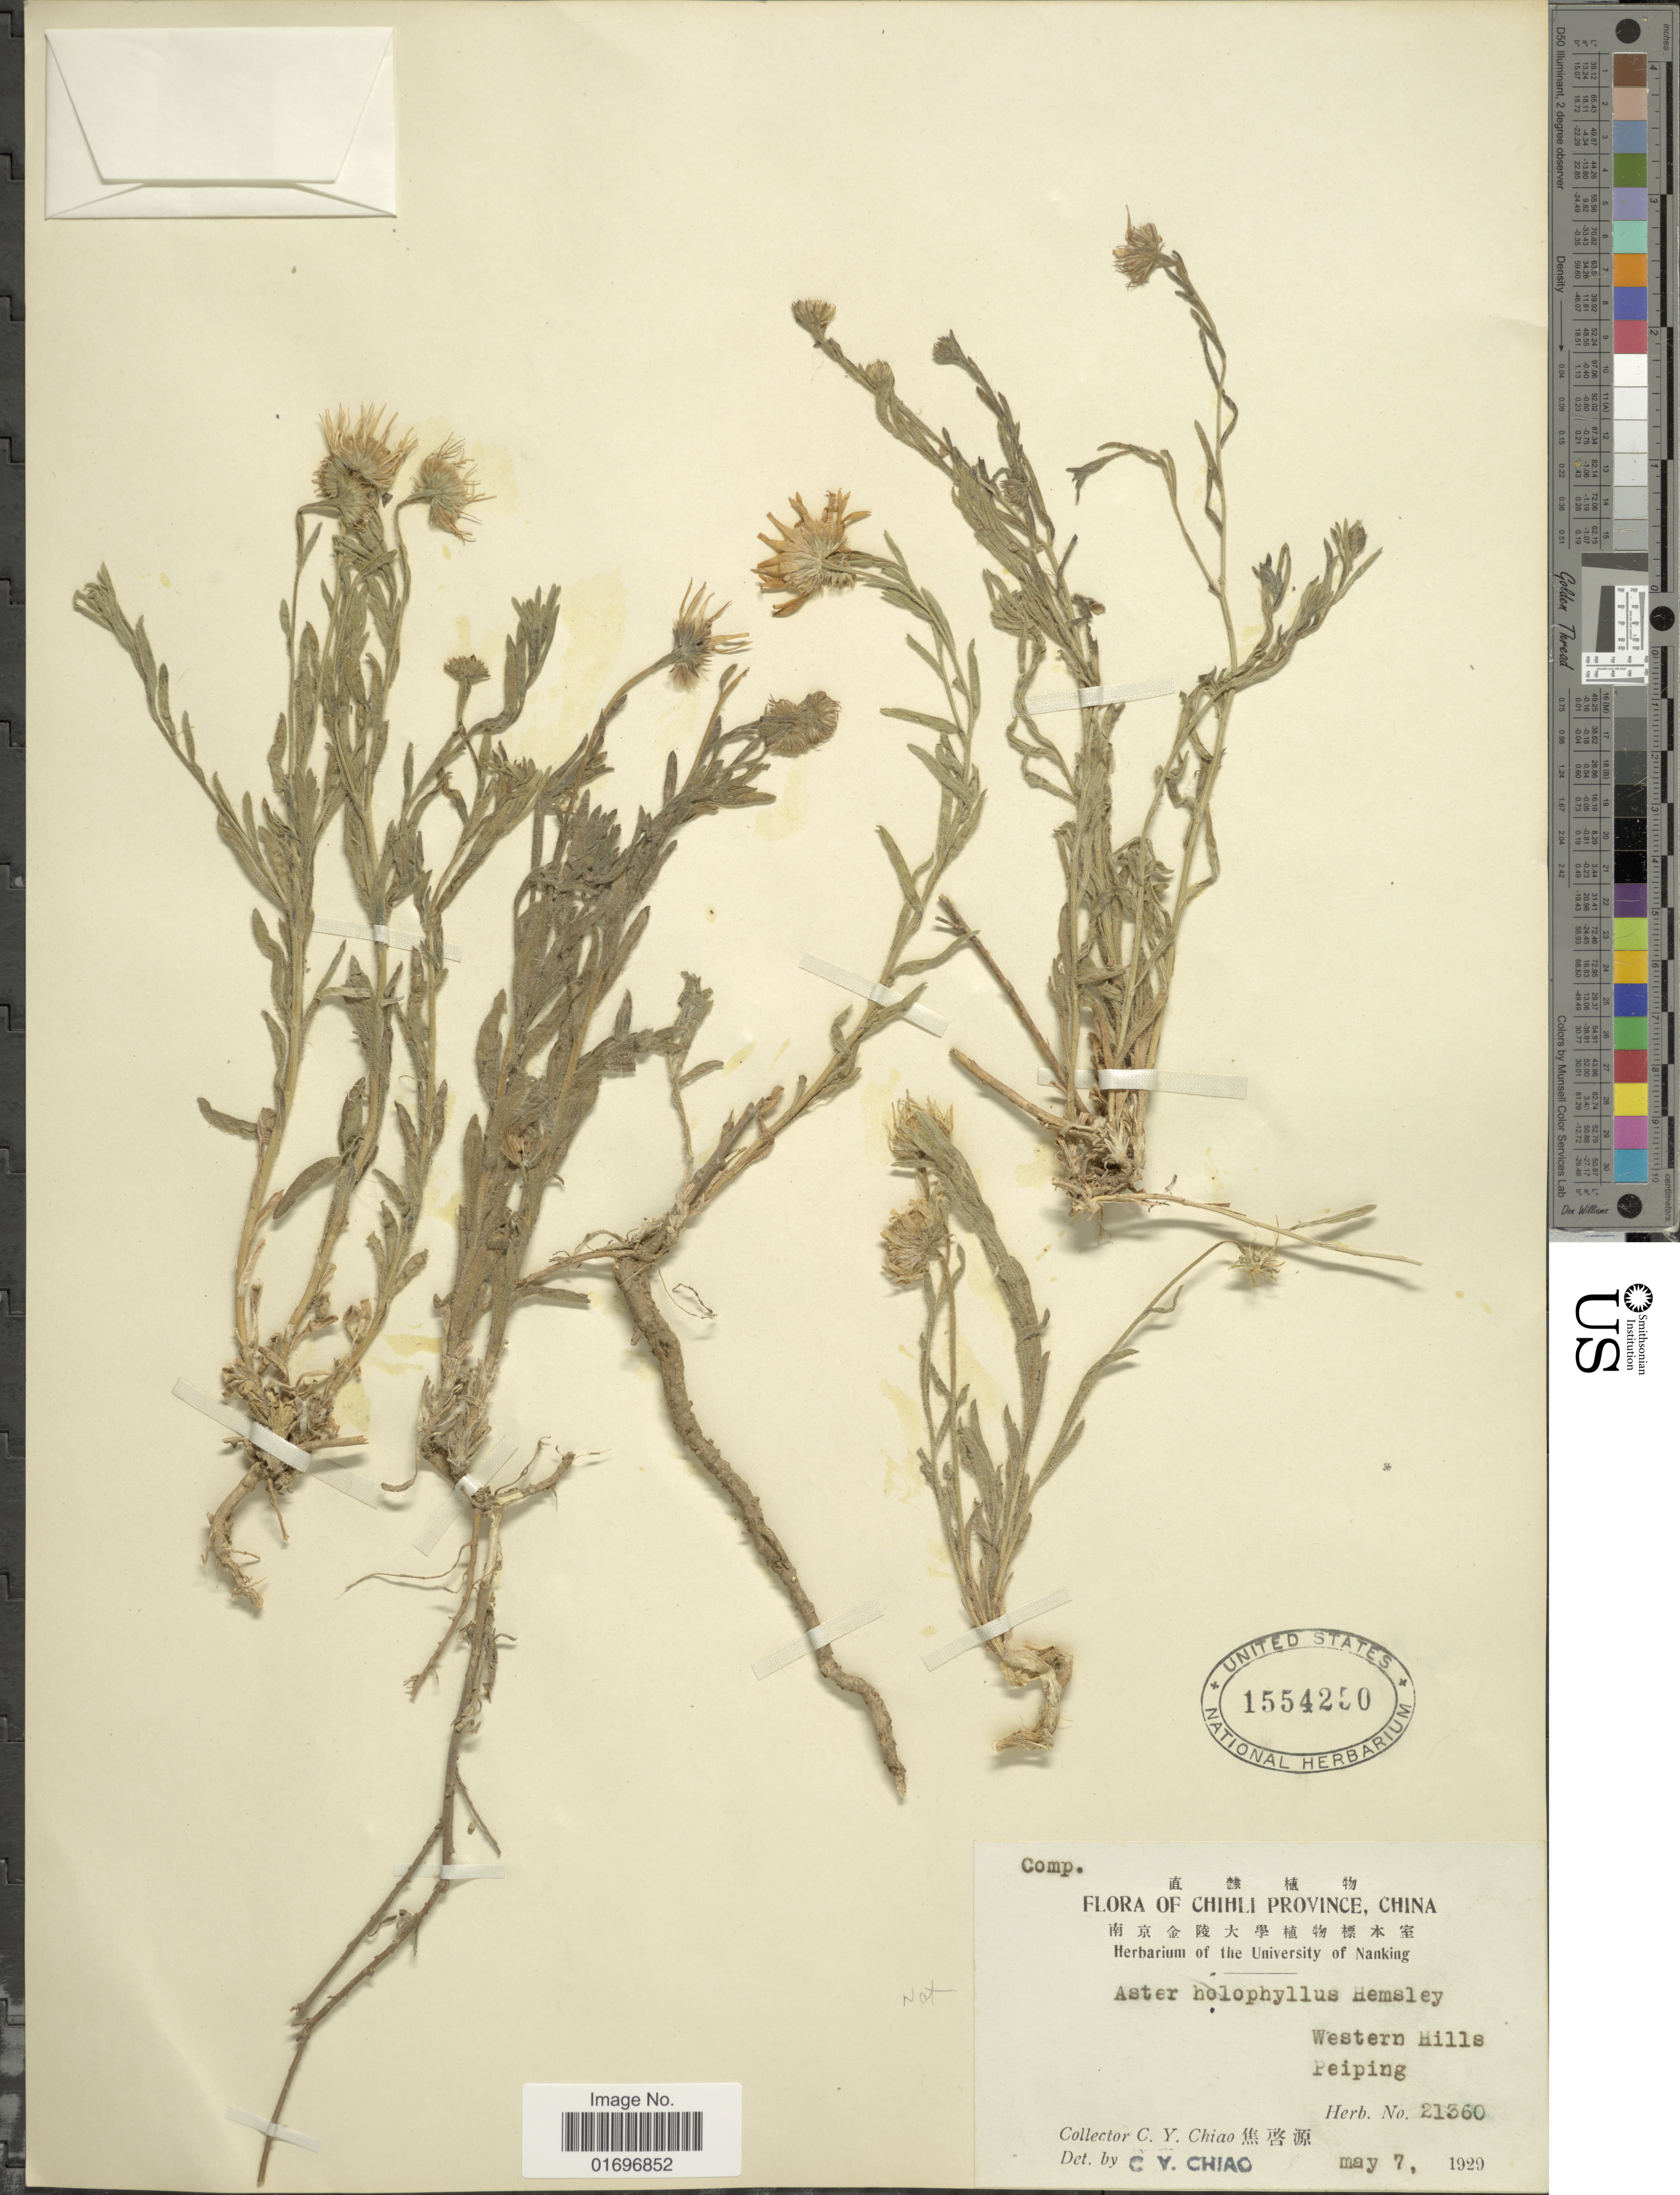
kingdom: Plantae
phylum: Tracheophyta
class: Magnoliopsida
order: Asterales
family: Asteraceae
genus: Aster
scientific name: Aster sp.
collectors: C. Y. Chiao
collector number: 21360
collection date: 1929-05-07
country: China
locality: Chihli Province, China. Western Hills, Peiping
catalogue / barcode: US 1554250